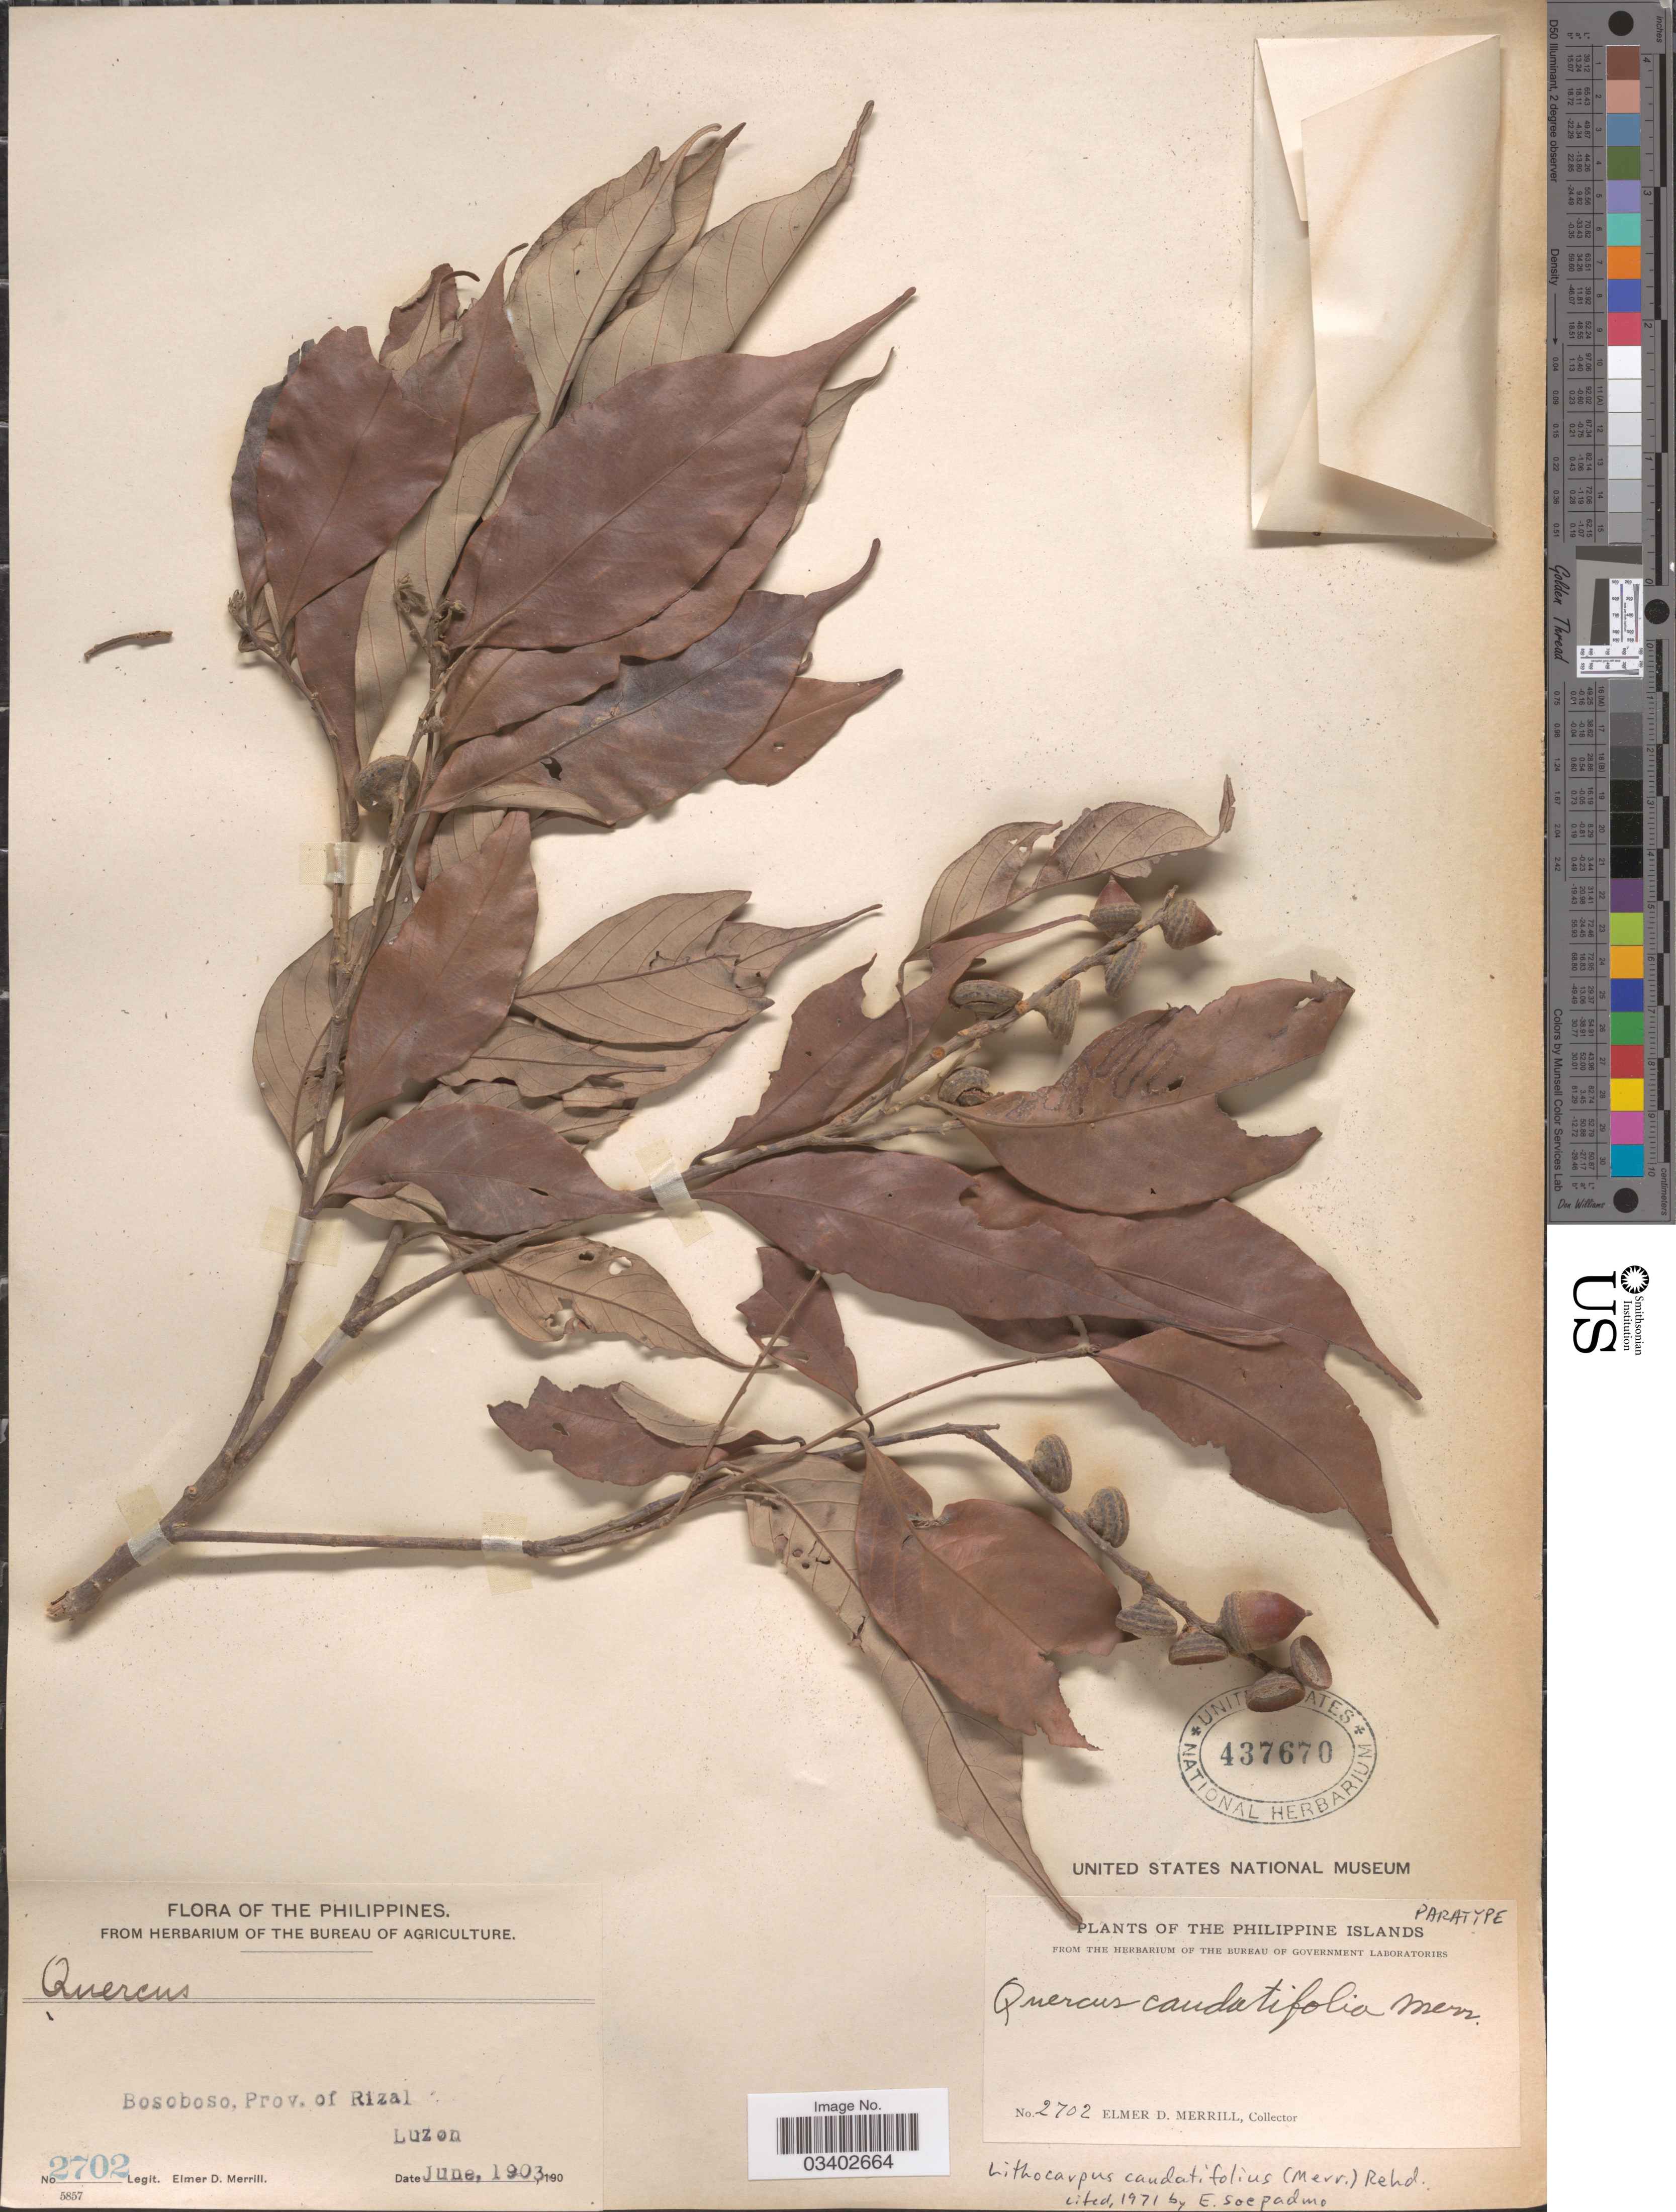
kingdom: Plantae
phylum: Tracheophyta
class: Magnoliopsida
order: Fagales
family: Fagaceae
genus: Lithocarpus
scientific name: Lithocarpus caudatifolius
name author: (Merr.) Rehder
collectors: E. D. Merrill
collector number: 2702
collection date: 1903-06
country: Philippines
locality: Bosoboso, Prov. of Rizal. Luzon.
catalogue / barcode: US 437670